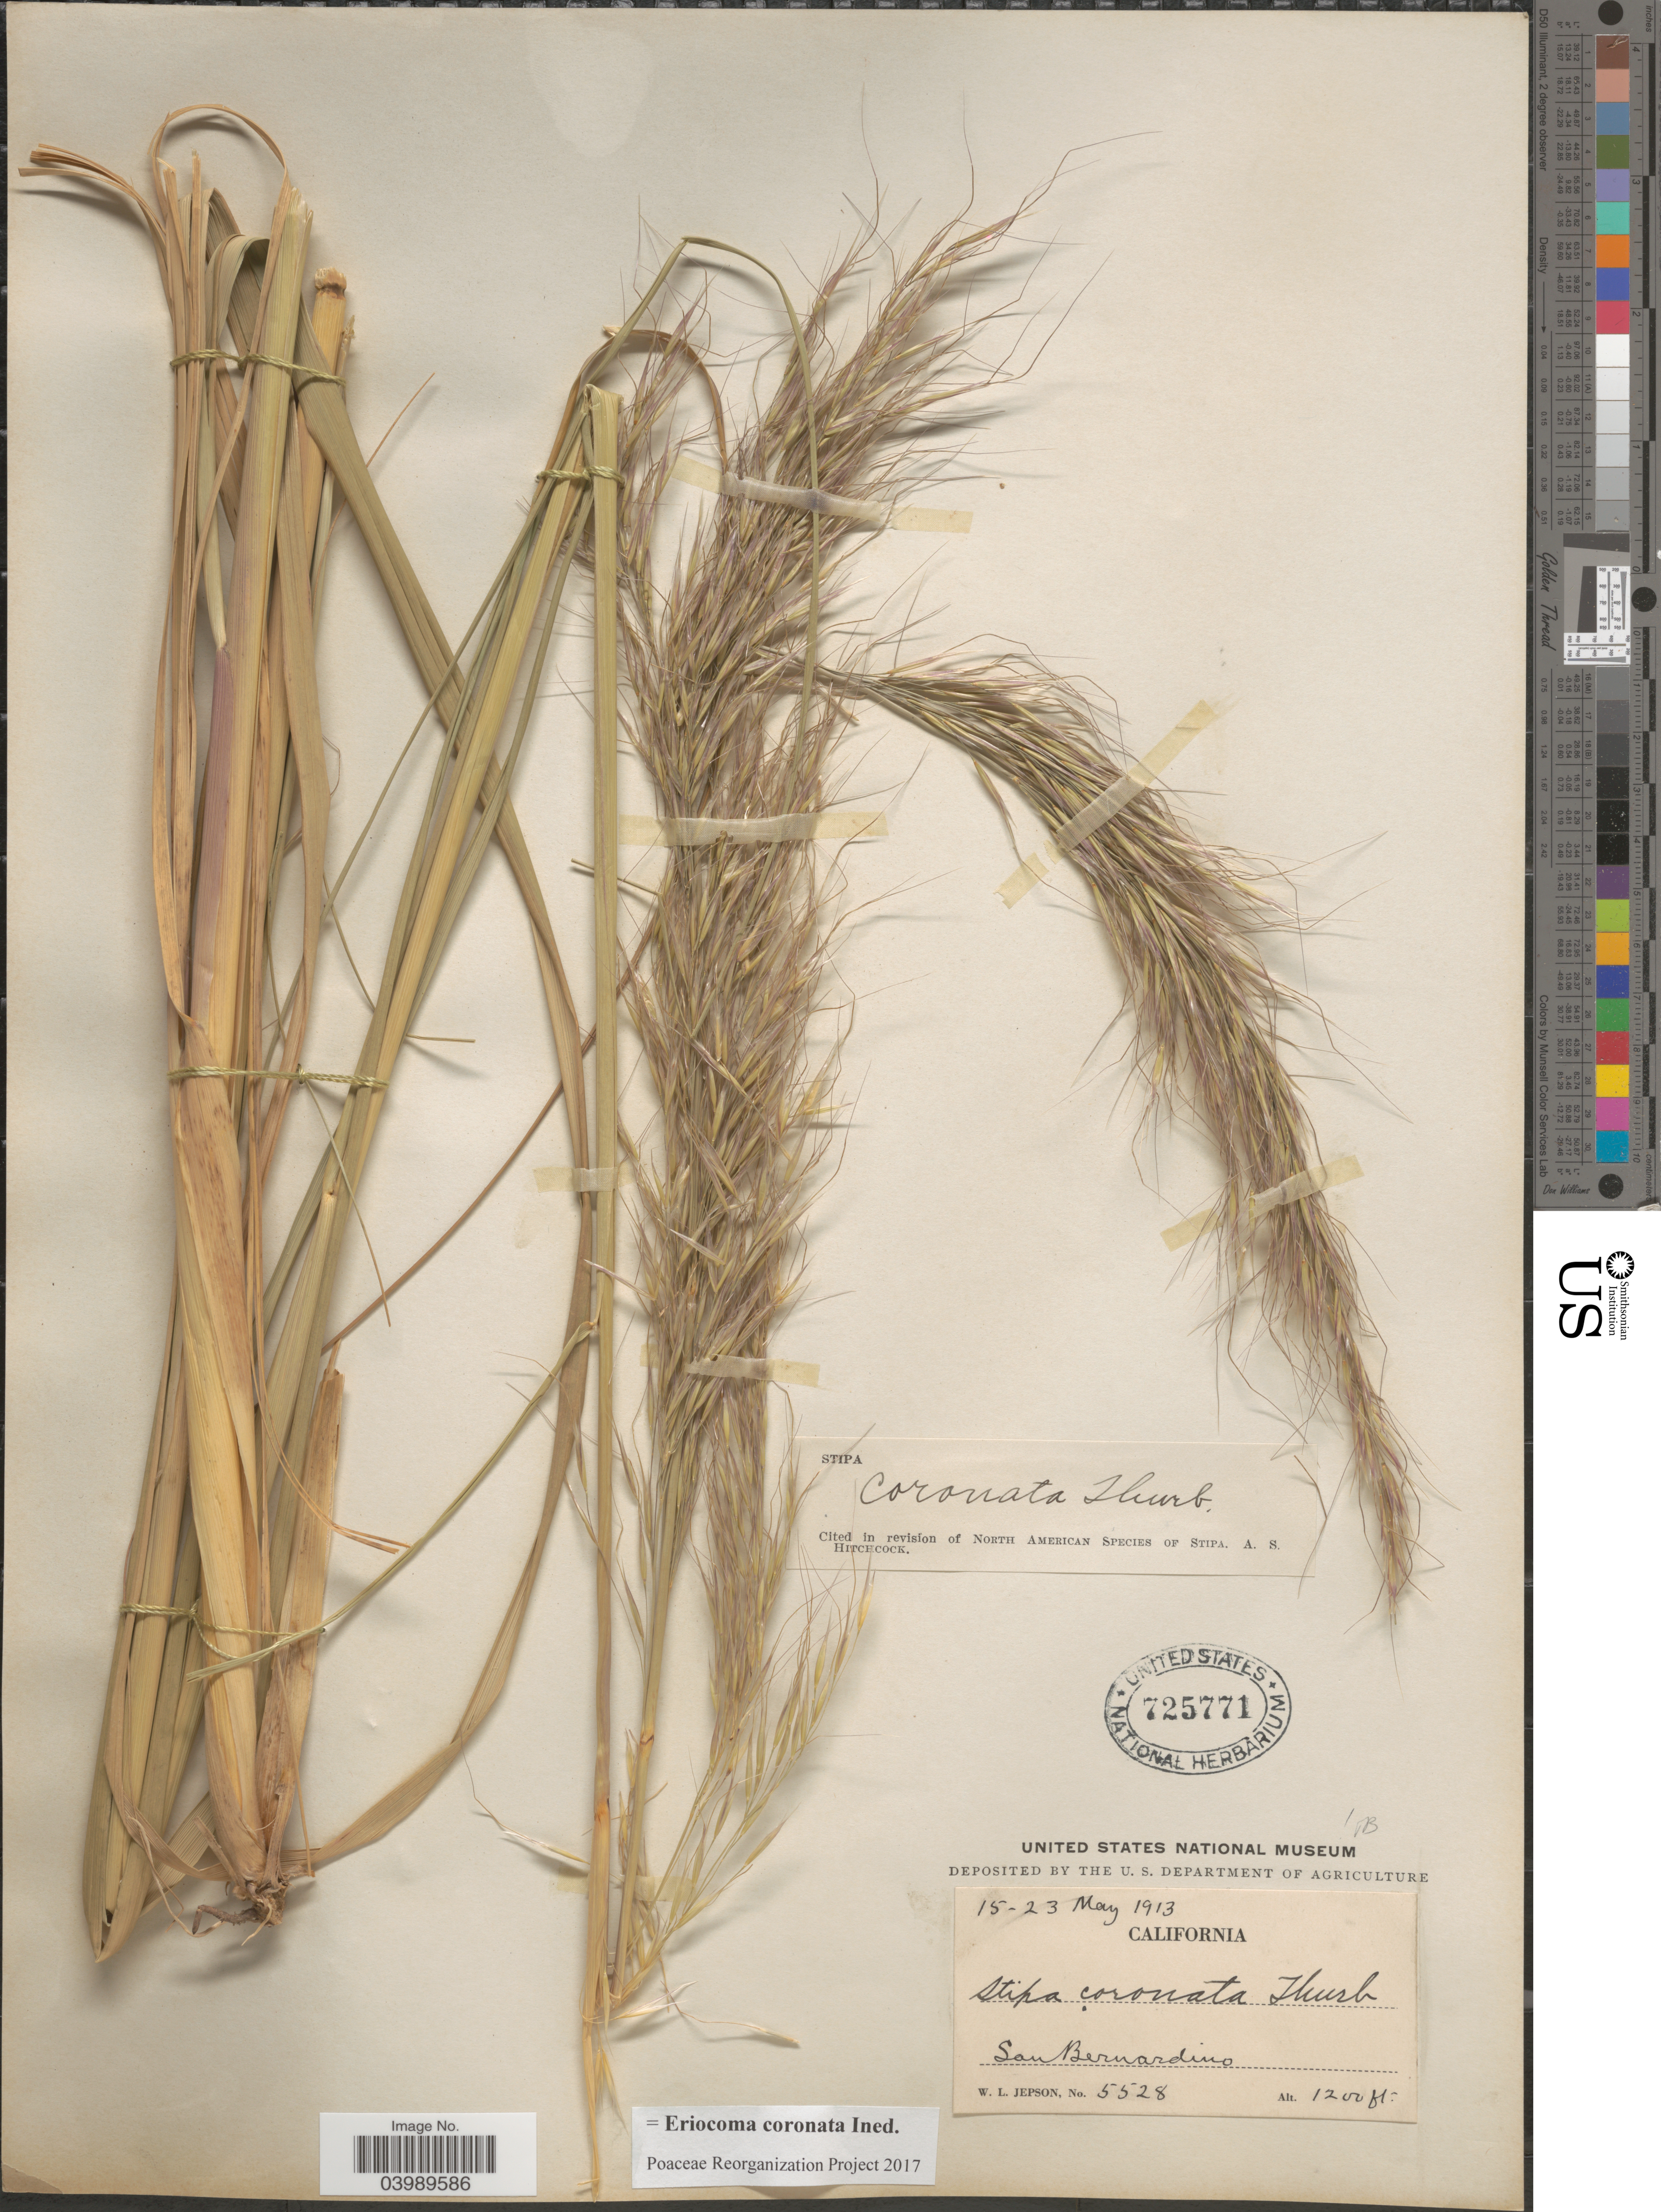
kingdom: Plantae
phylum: Tracheophyta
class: Liliopsida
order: Poales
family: Poaceae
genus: Eriocoma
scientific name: Eriocoma coronata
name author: (Thurb.) Romasch.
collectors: W. L. Jepson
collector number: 5528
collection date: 1913-05-15/1913-05-23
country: United States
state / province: California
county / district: San Bernardino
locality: San Bernardino.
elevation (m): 366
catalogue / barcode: US 725771